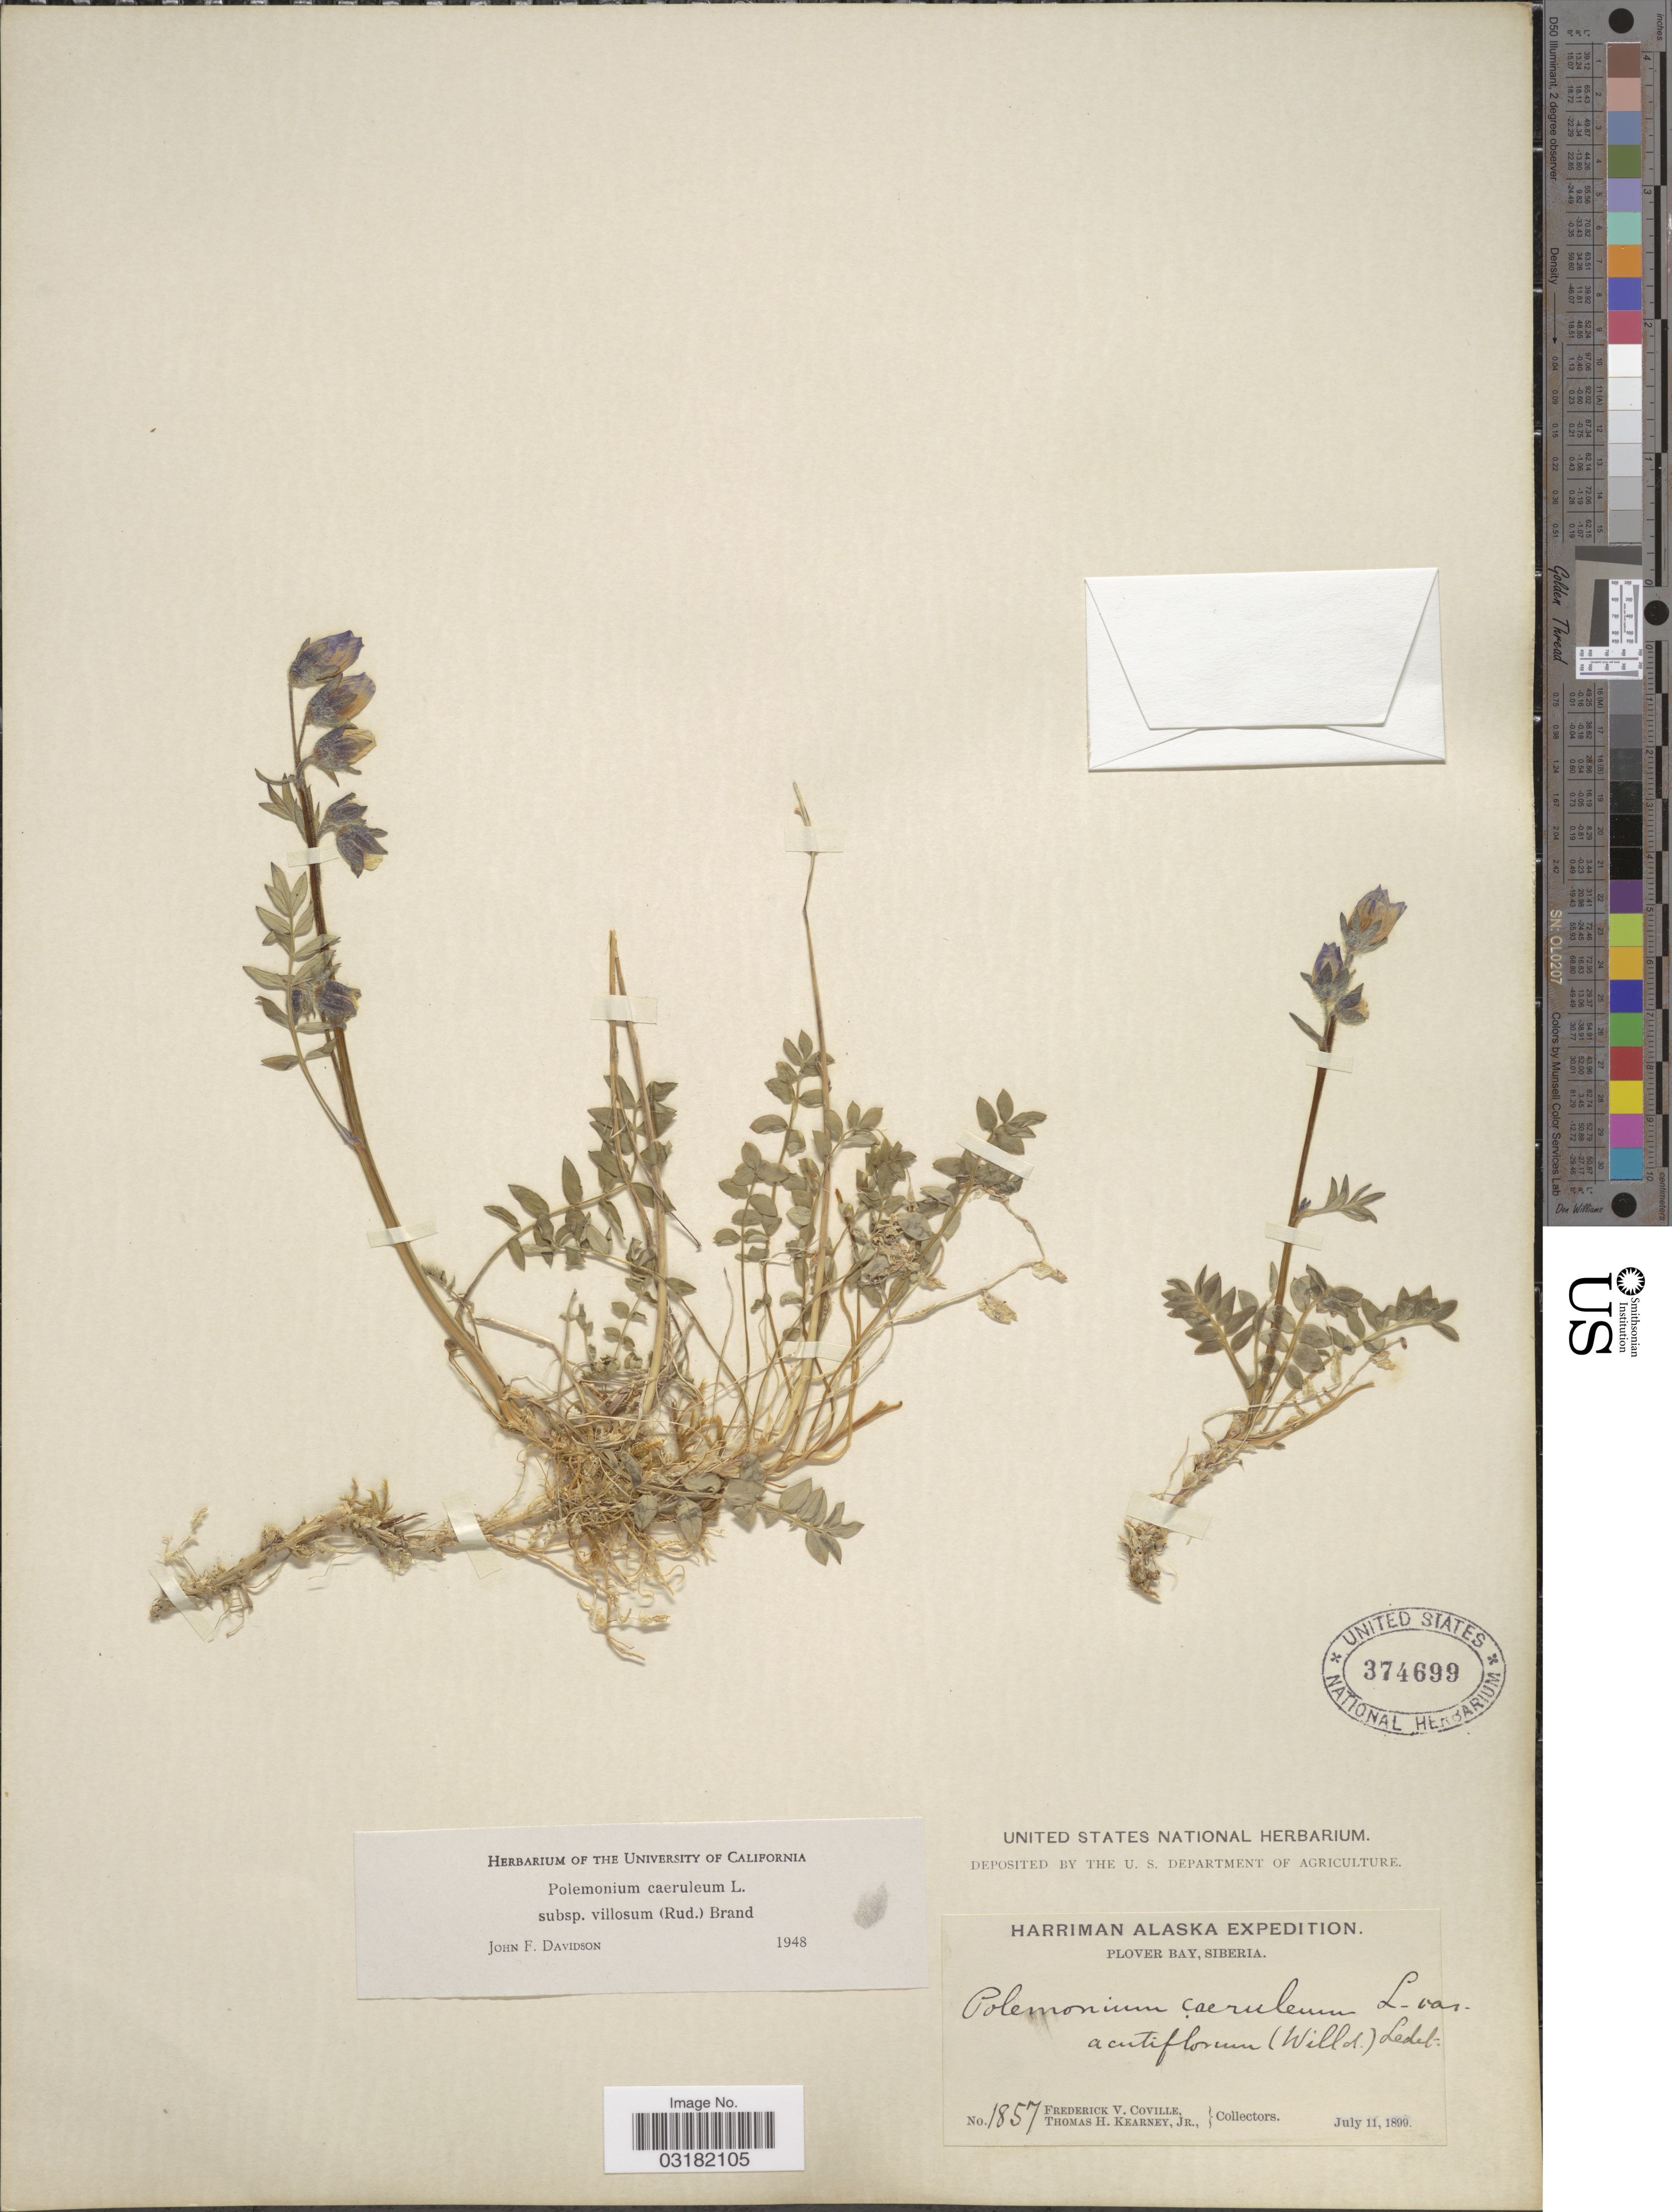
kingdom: Plantae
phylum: Tracheophyta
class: Magnoliopsida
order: Ericales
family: Polemoniaceae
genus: Polemonium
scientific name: Polemonium caeruleum subsp. villosum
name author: (Rudolph ex Georgi) Brand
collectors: F. V. Coville & T. H. Kearney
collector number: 1857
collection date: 1899-07-11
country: Russian Federation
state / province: Chukotka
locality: Plover Bay, Siberia.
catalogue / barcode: US 374699